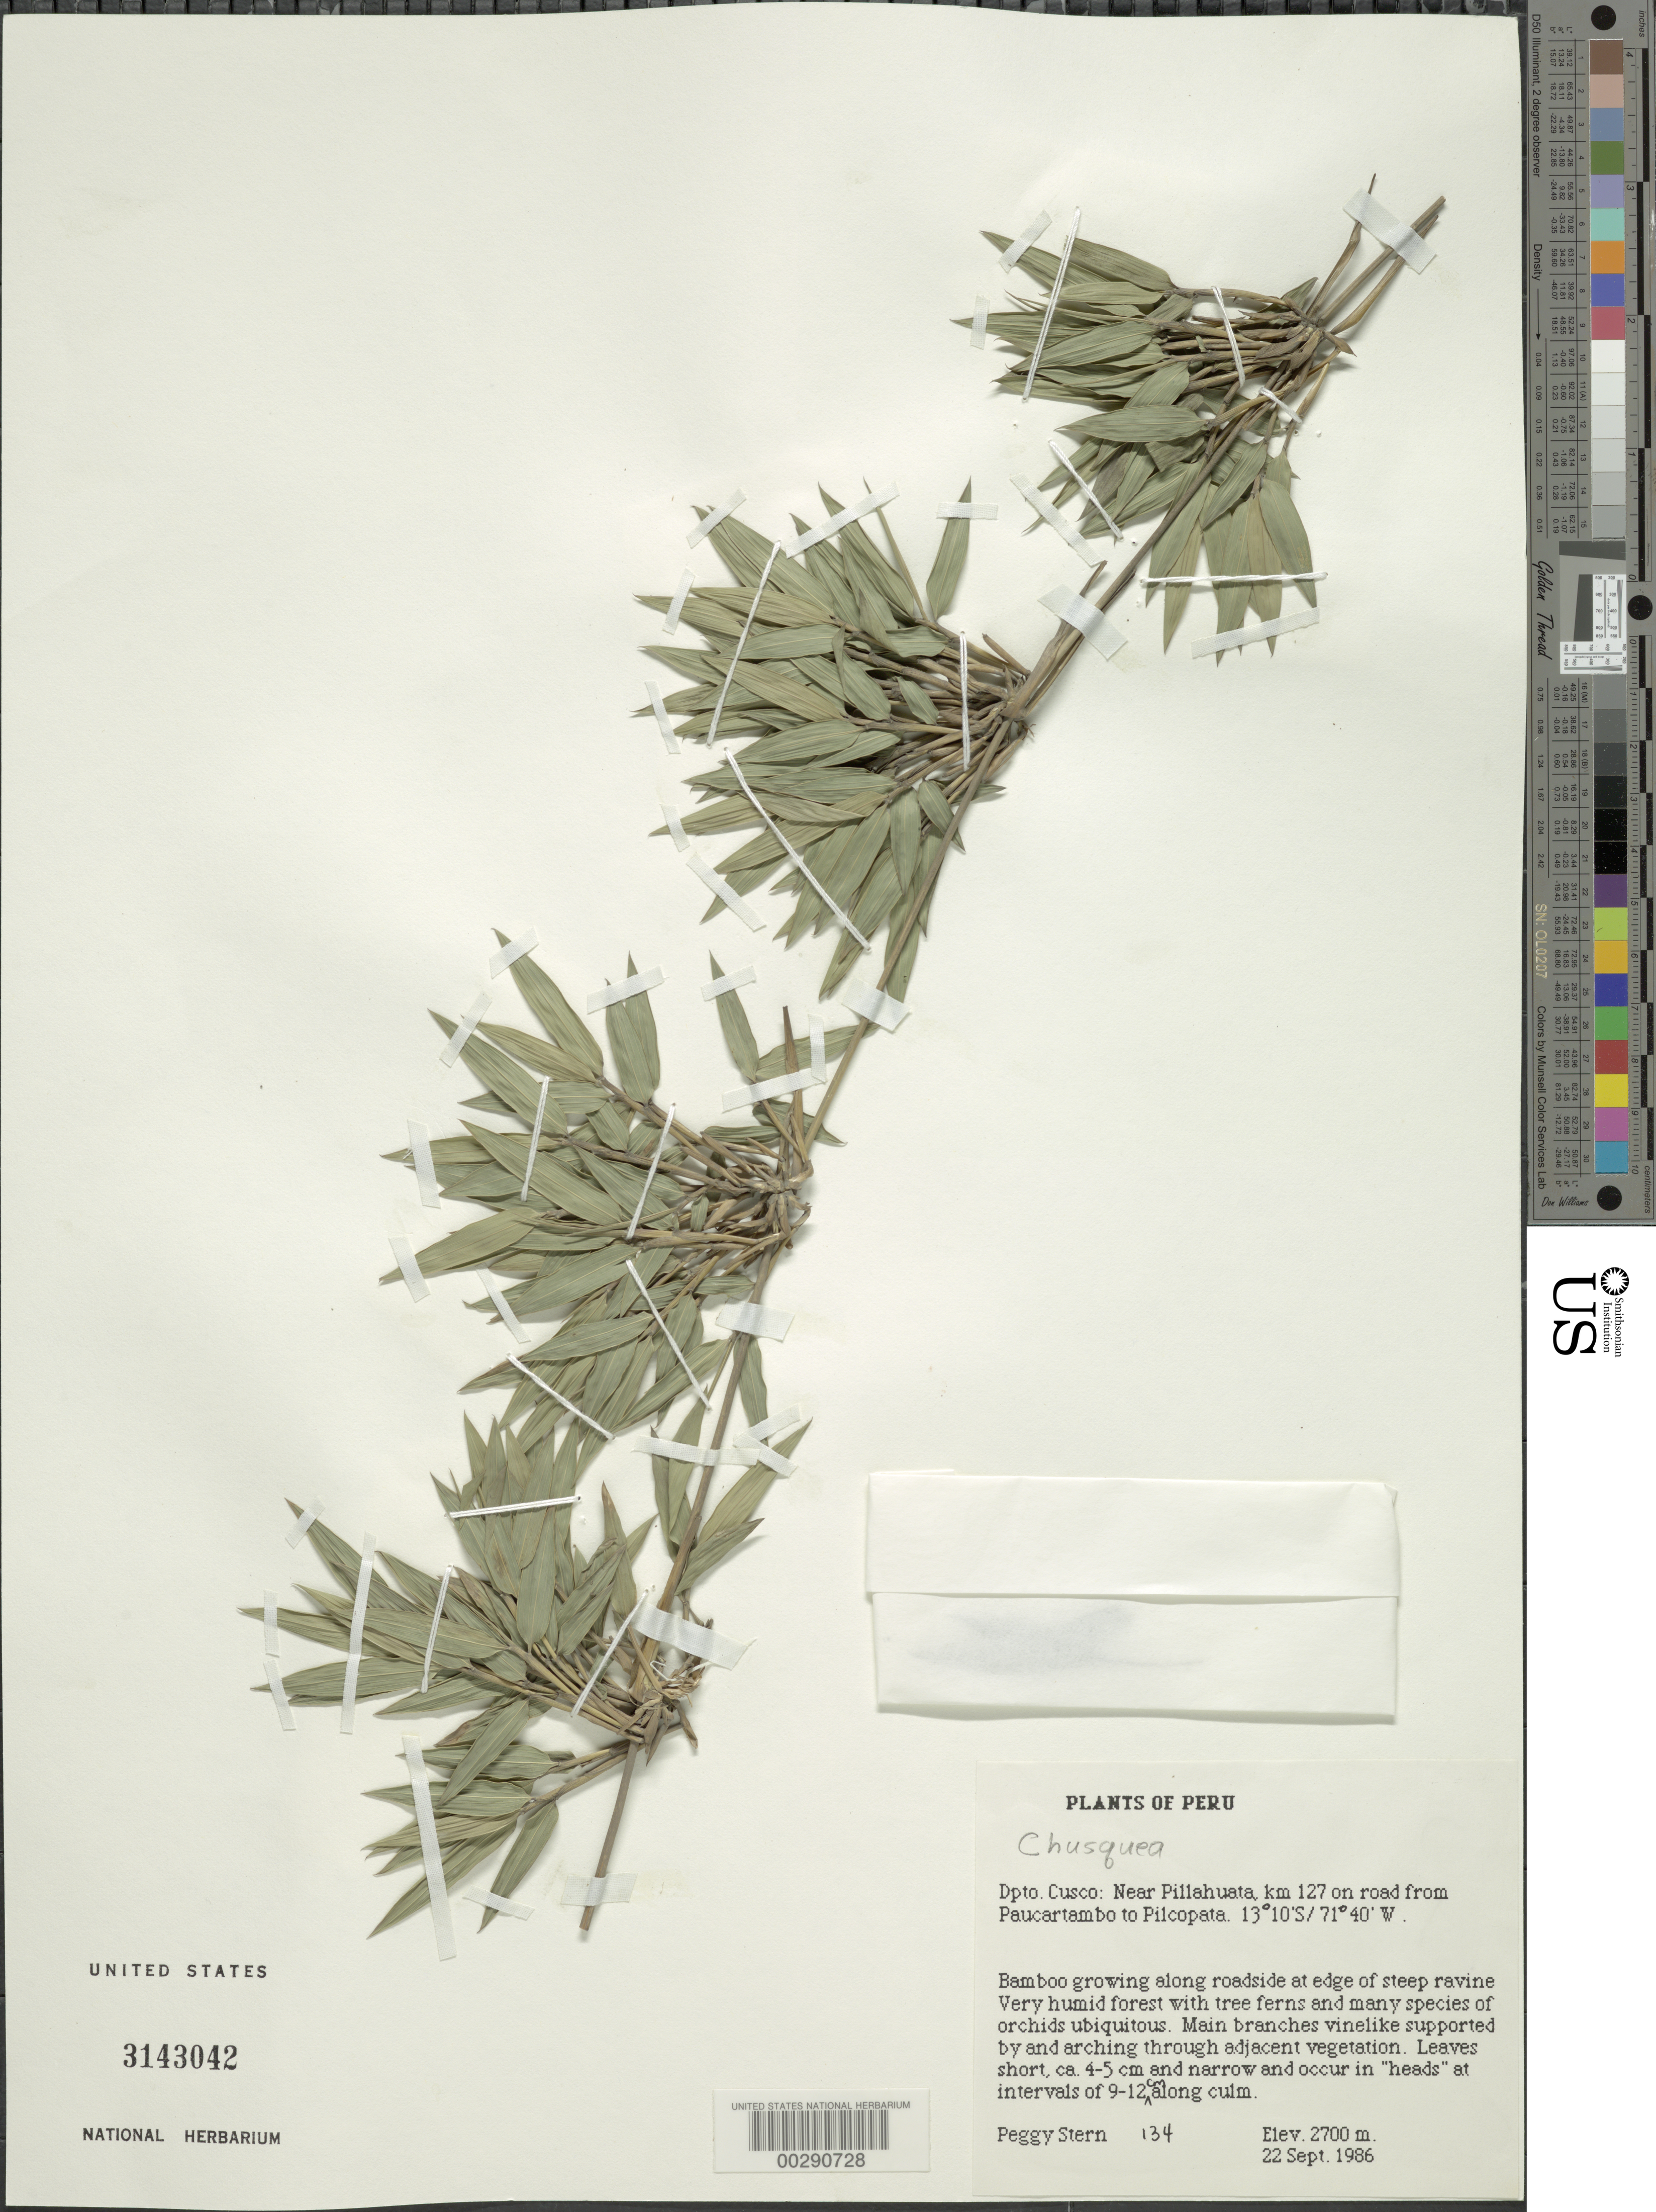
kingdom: Plantae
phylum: Tracheophyta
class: Liliopsida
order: Poales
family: Poaceae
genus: Chusquea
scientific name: Chusquea sp.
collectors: P. Stern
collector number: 134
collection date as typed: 22 Sep 1986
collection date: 1986-09-22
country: Peru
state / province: Cusco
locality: near Pillahuata, km 127 on road from Paucartambo to Pilcopata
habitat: Along roadside at edge of steep ravine; very humid forest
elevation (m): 2700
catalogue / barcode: US 3143042